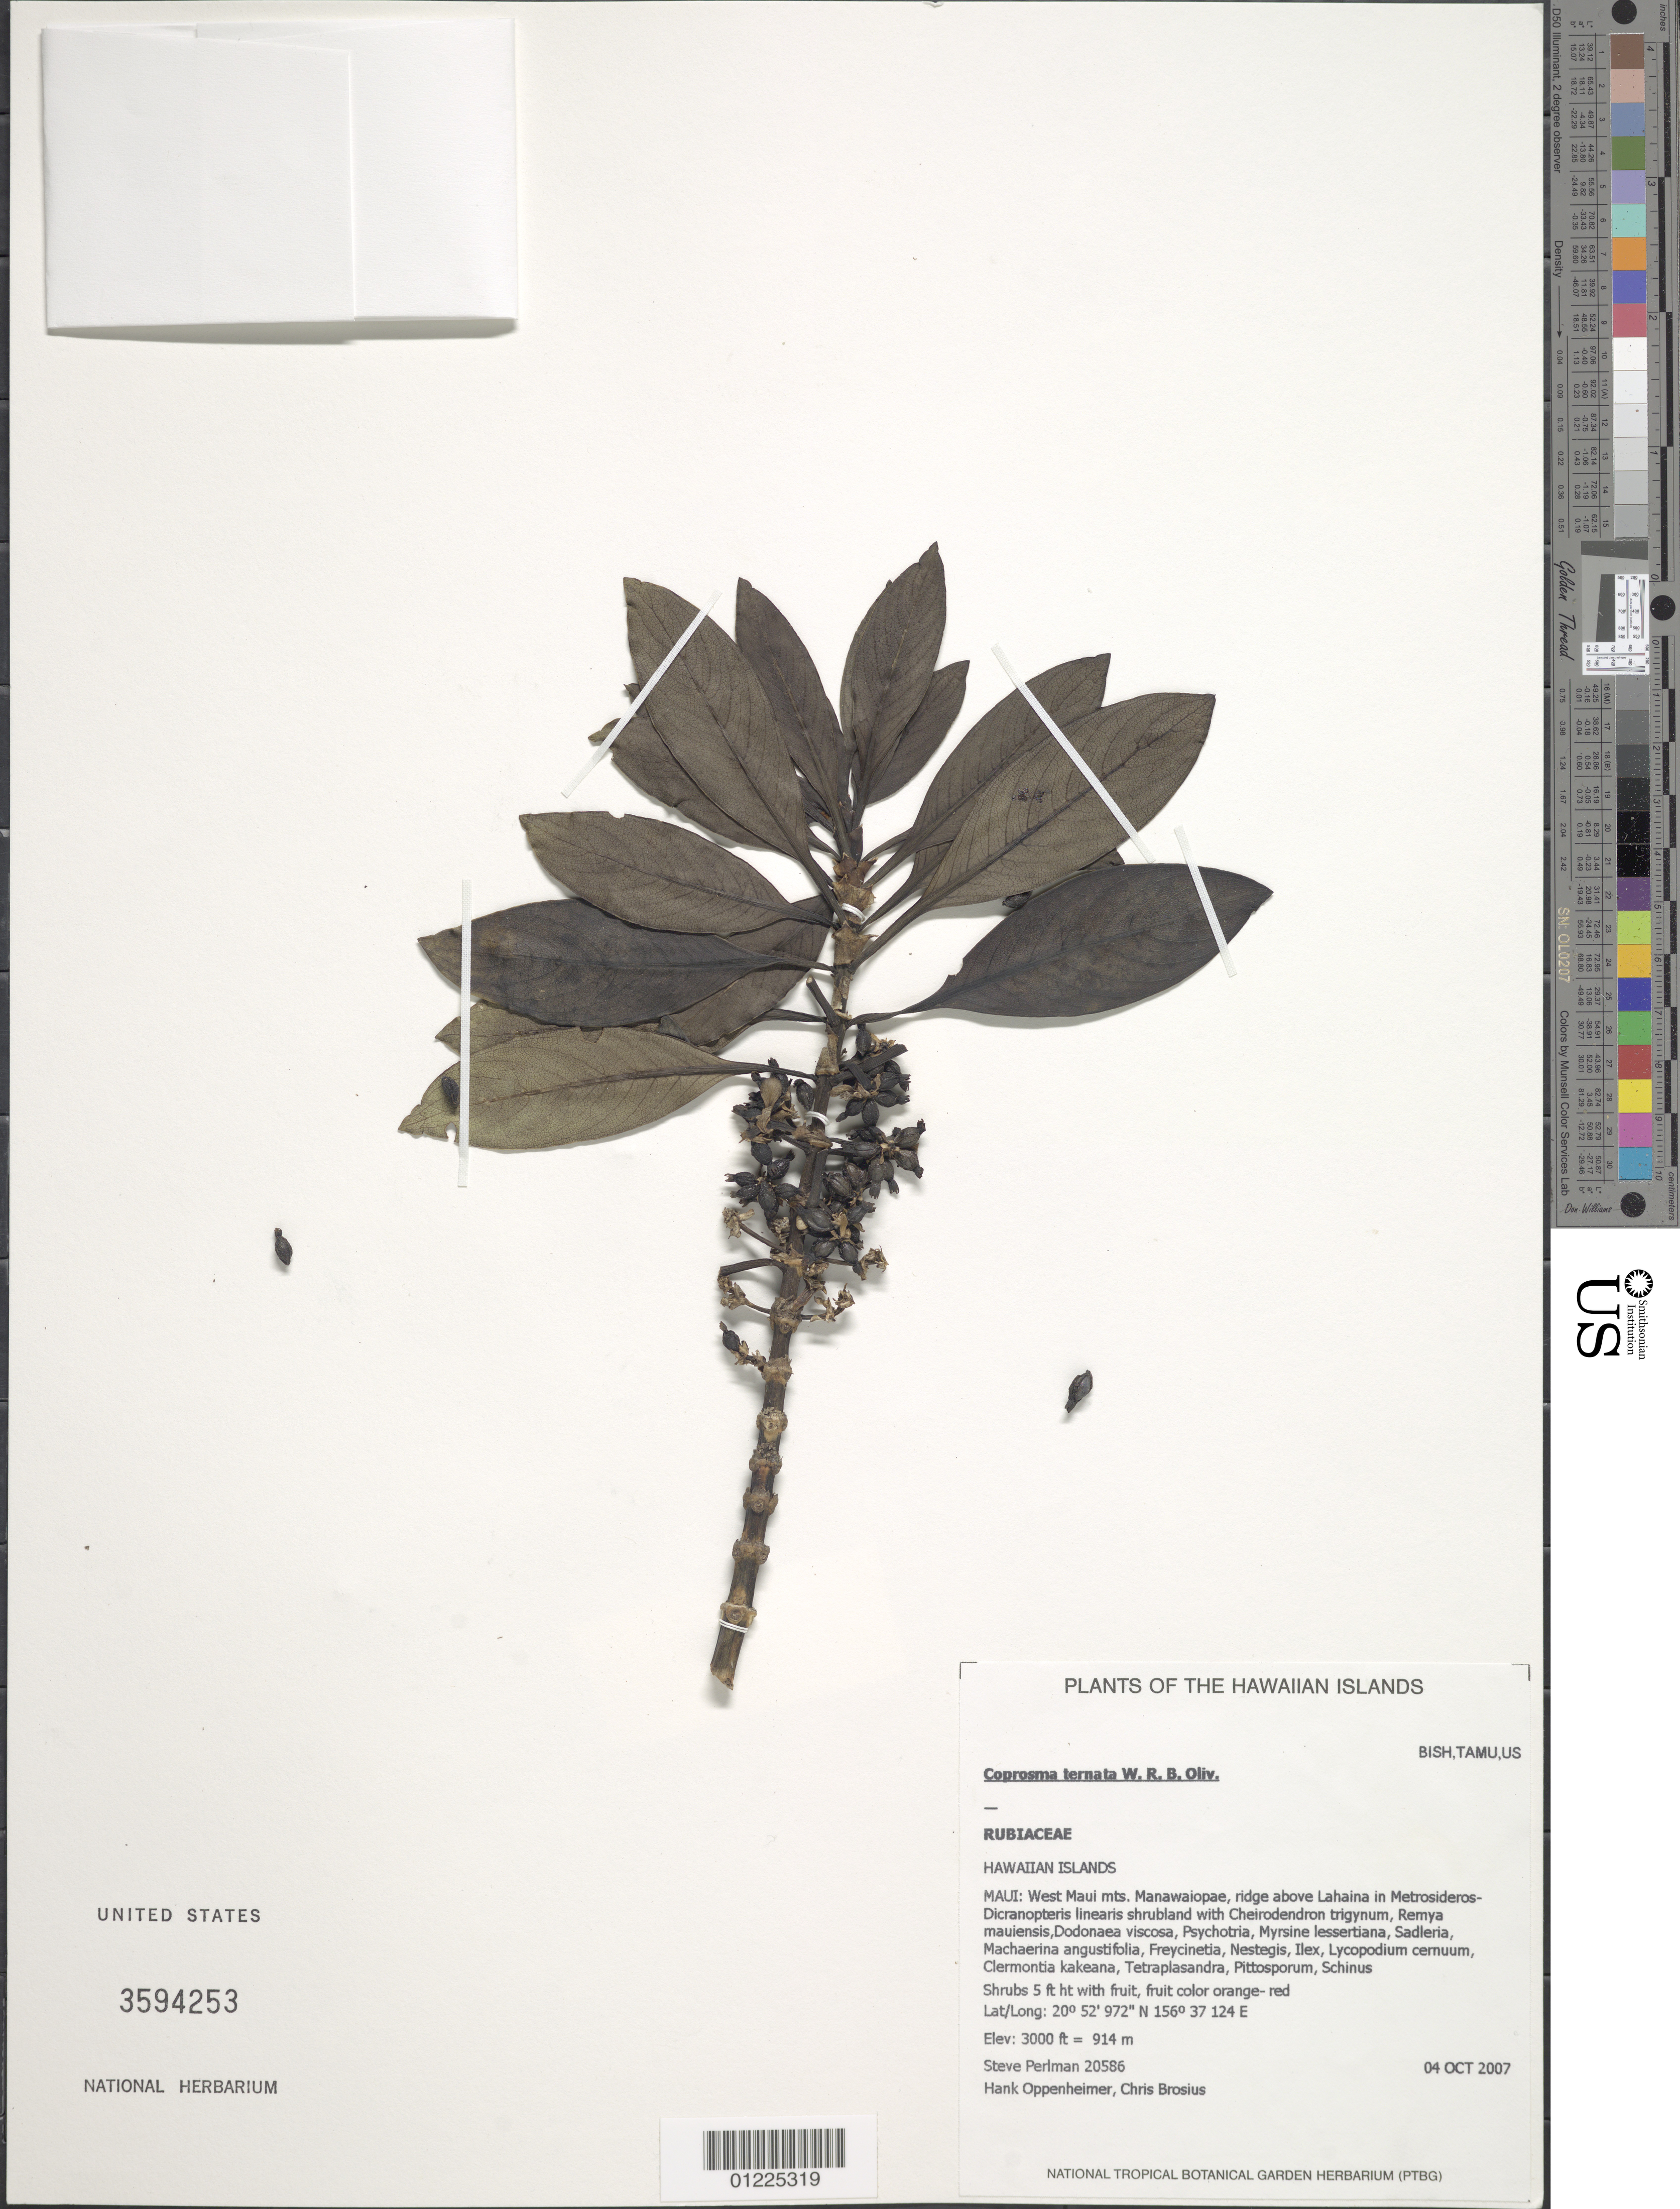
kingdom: Plantae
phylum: Tracheophyta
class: Magnoliopsida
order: Gentianales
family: Rubiaceae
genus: Coprosma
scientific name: Coprosma ternata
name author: W.R.B. Oliv.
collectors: S. P. Perlman, H. Oppenheimer & C. Brosius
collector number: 20586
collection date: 2007-10-04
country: United States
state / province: Hawaii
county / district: Maui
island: Maui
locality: West Maui Mts, Manawaiopae, ridge above Lahaina.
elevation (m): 914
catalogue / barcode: US 3594253